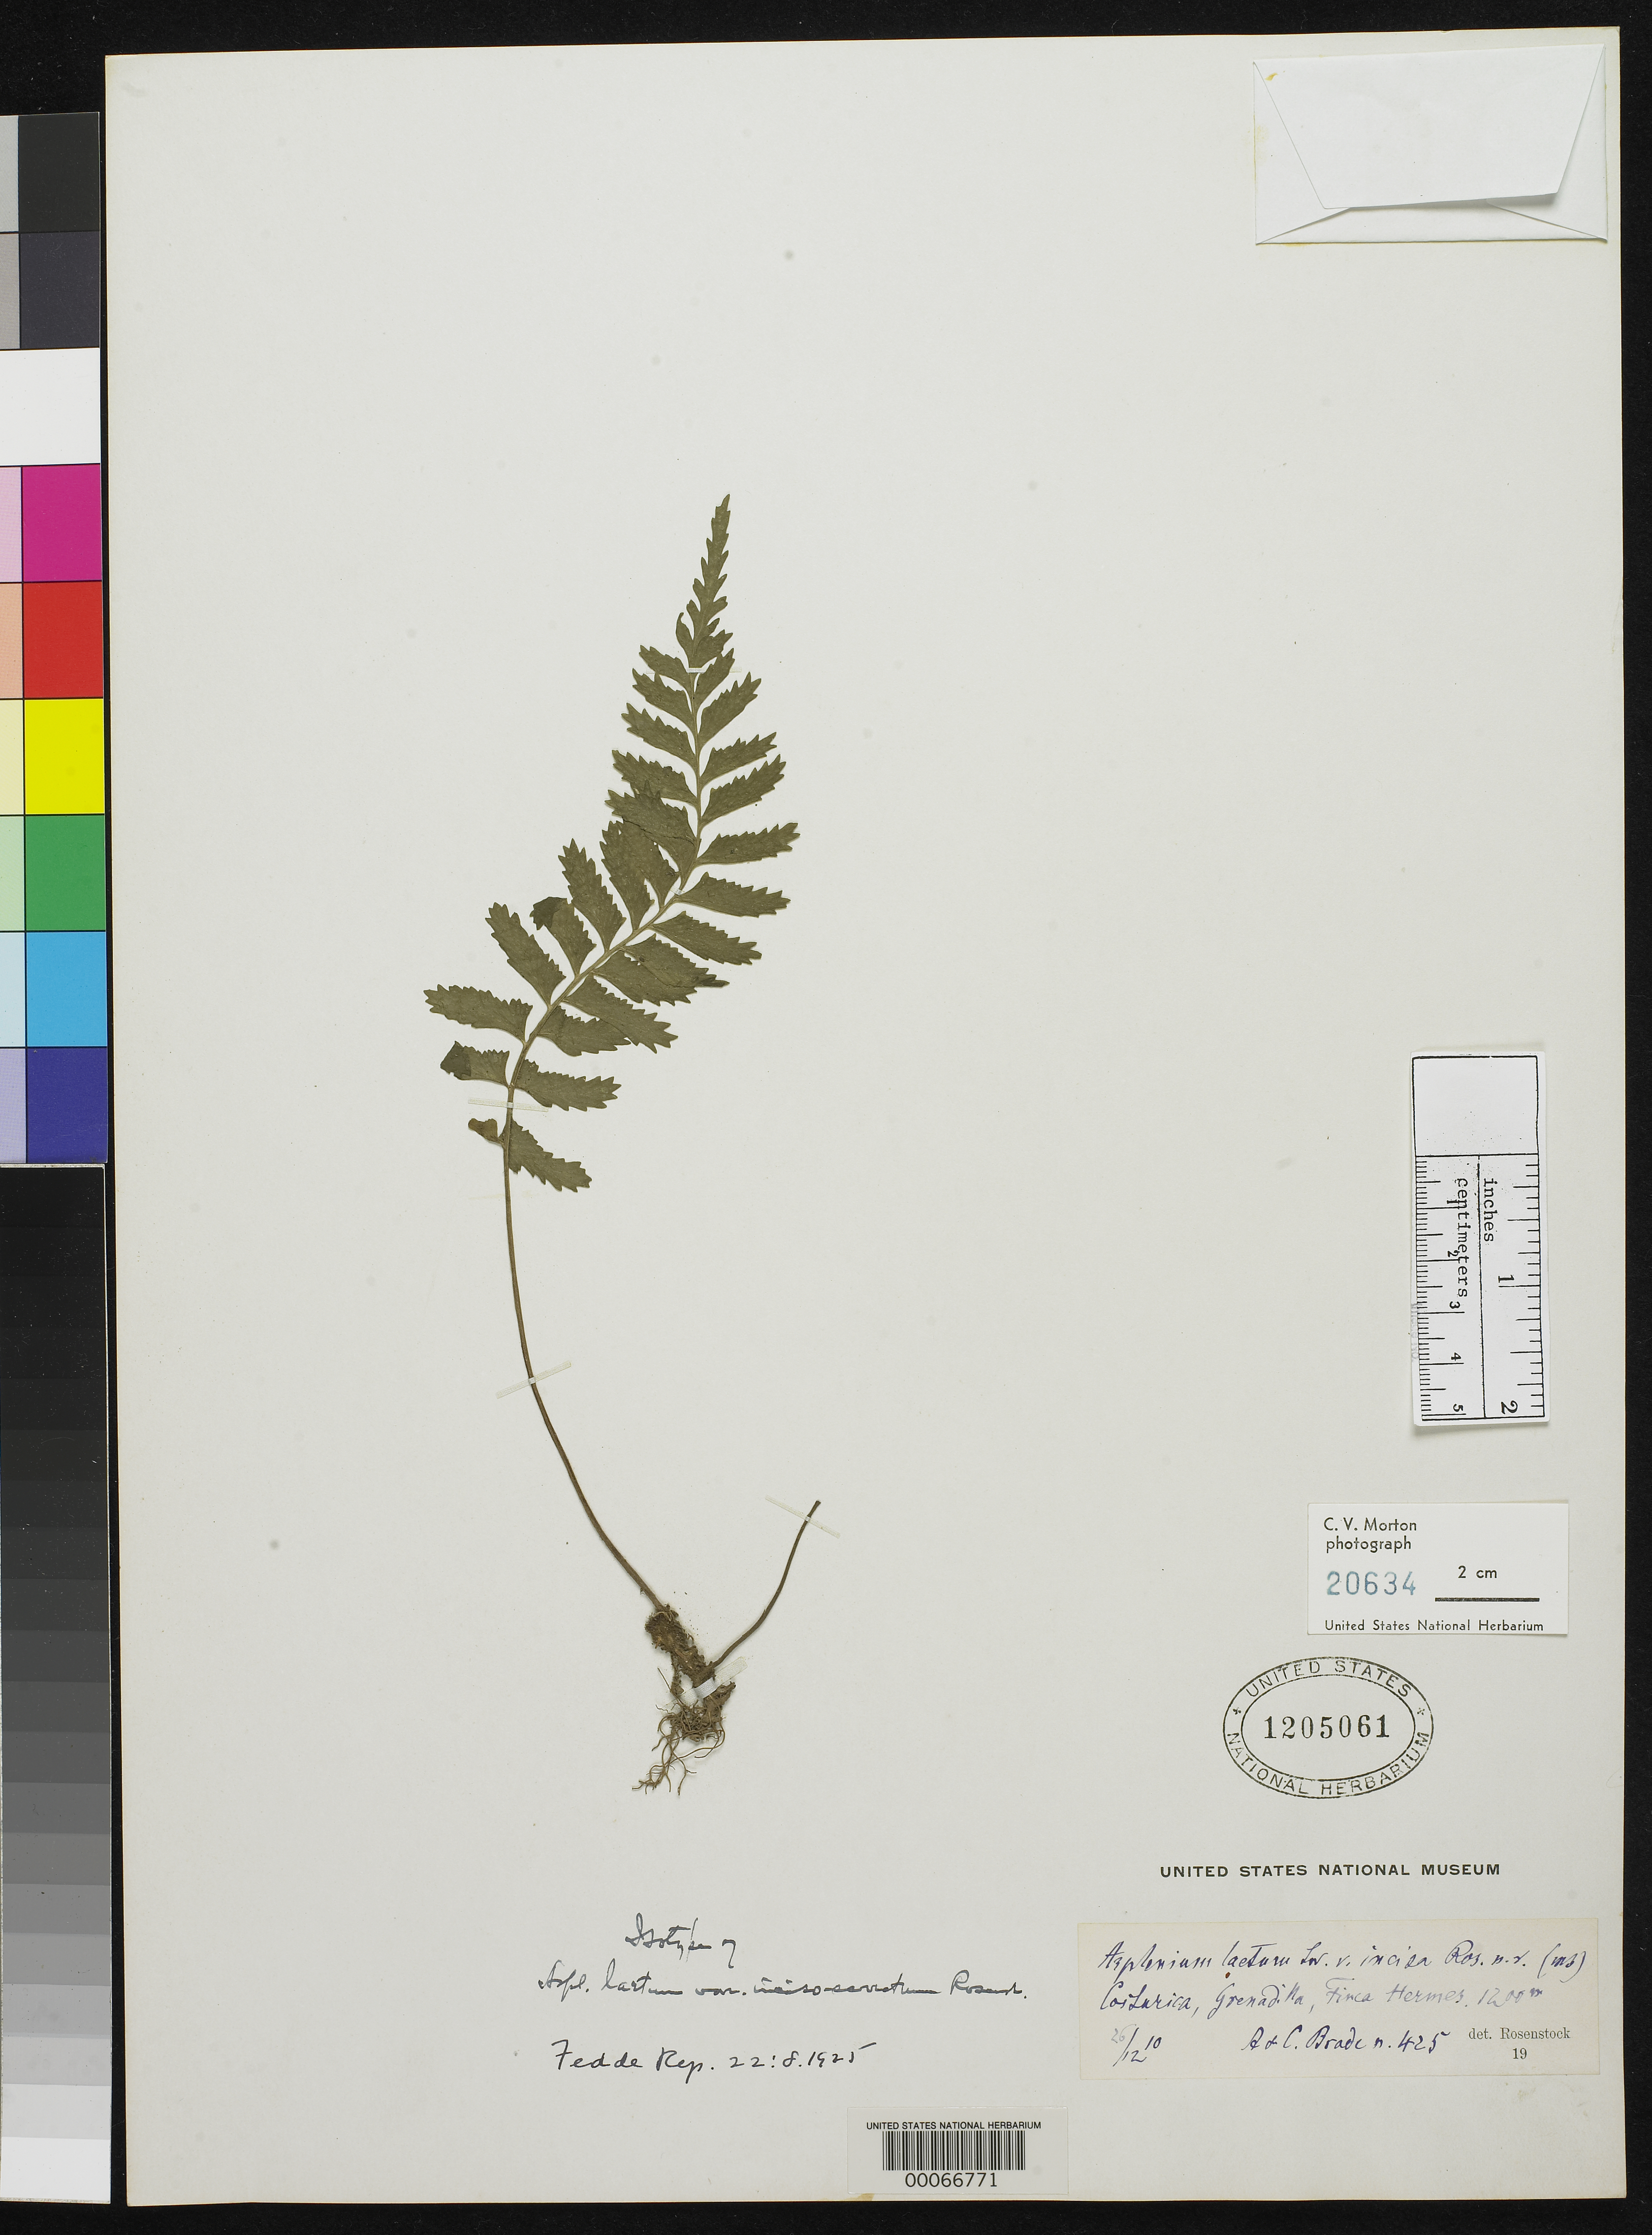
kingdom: Plantae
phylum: Tracheophyta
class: Polypodiopsida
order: Polypodiales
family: Aspleniaceae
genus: Asplenium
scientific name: Asplenium laetum var. incisoserratum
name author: Rosenst.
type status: Isotype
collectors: A. C. Brade & A. Brade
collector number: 425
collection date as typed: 26 Dec 1910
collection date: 1910-12-26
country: Costa Rica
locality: Grenadillo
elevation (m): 1200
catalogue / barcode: US 1205061